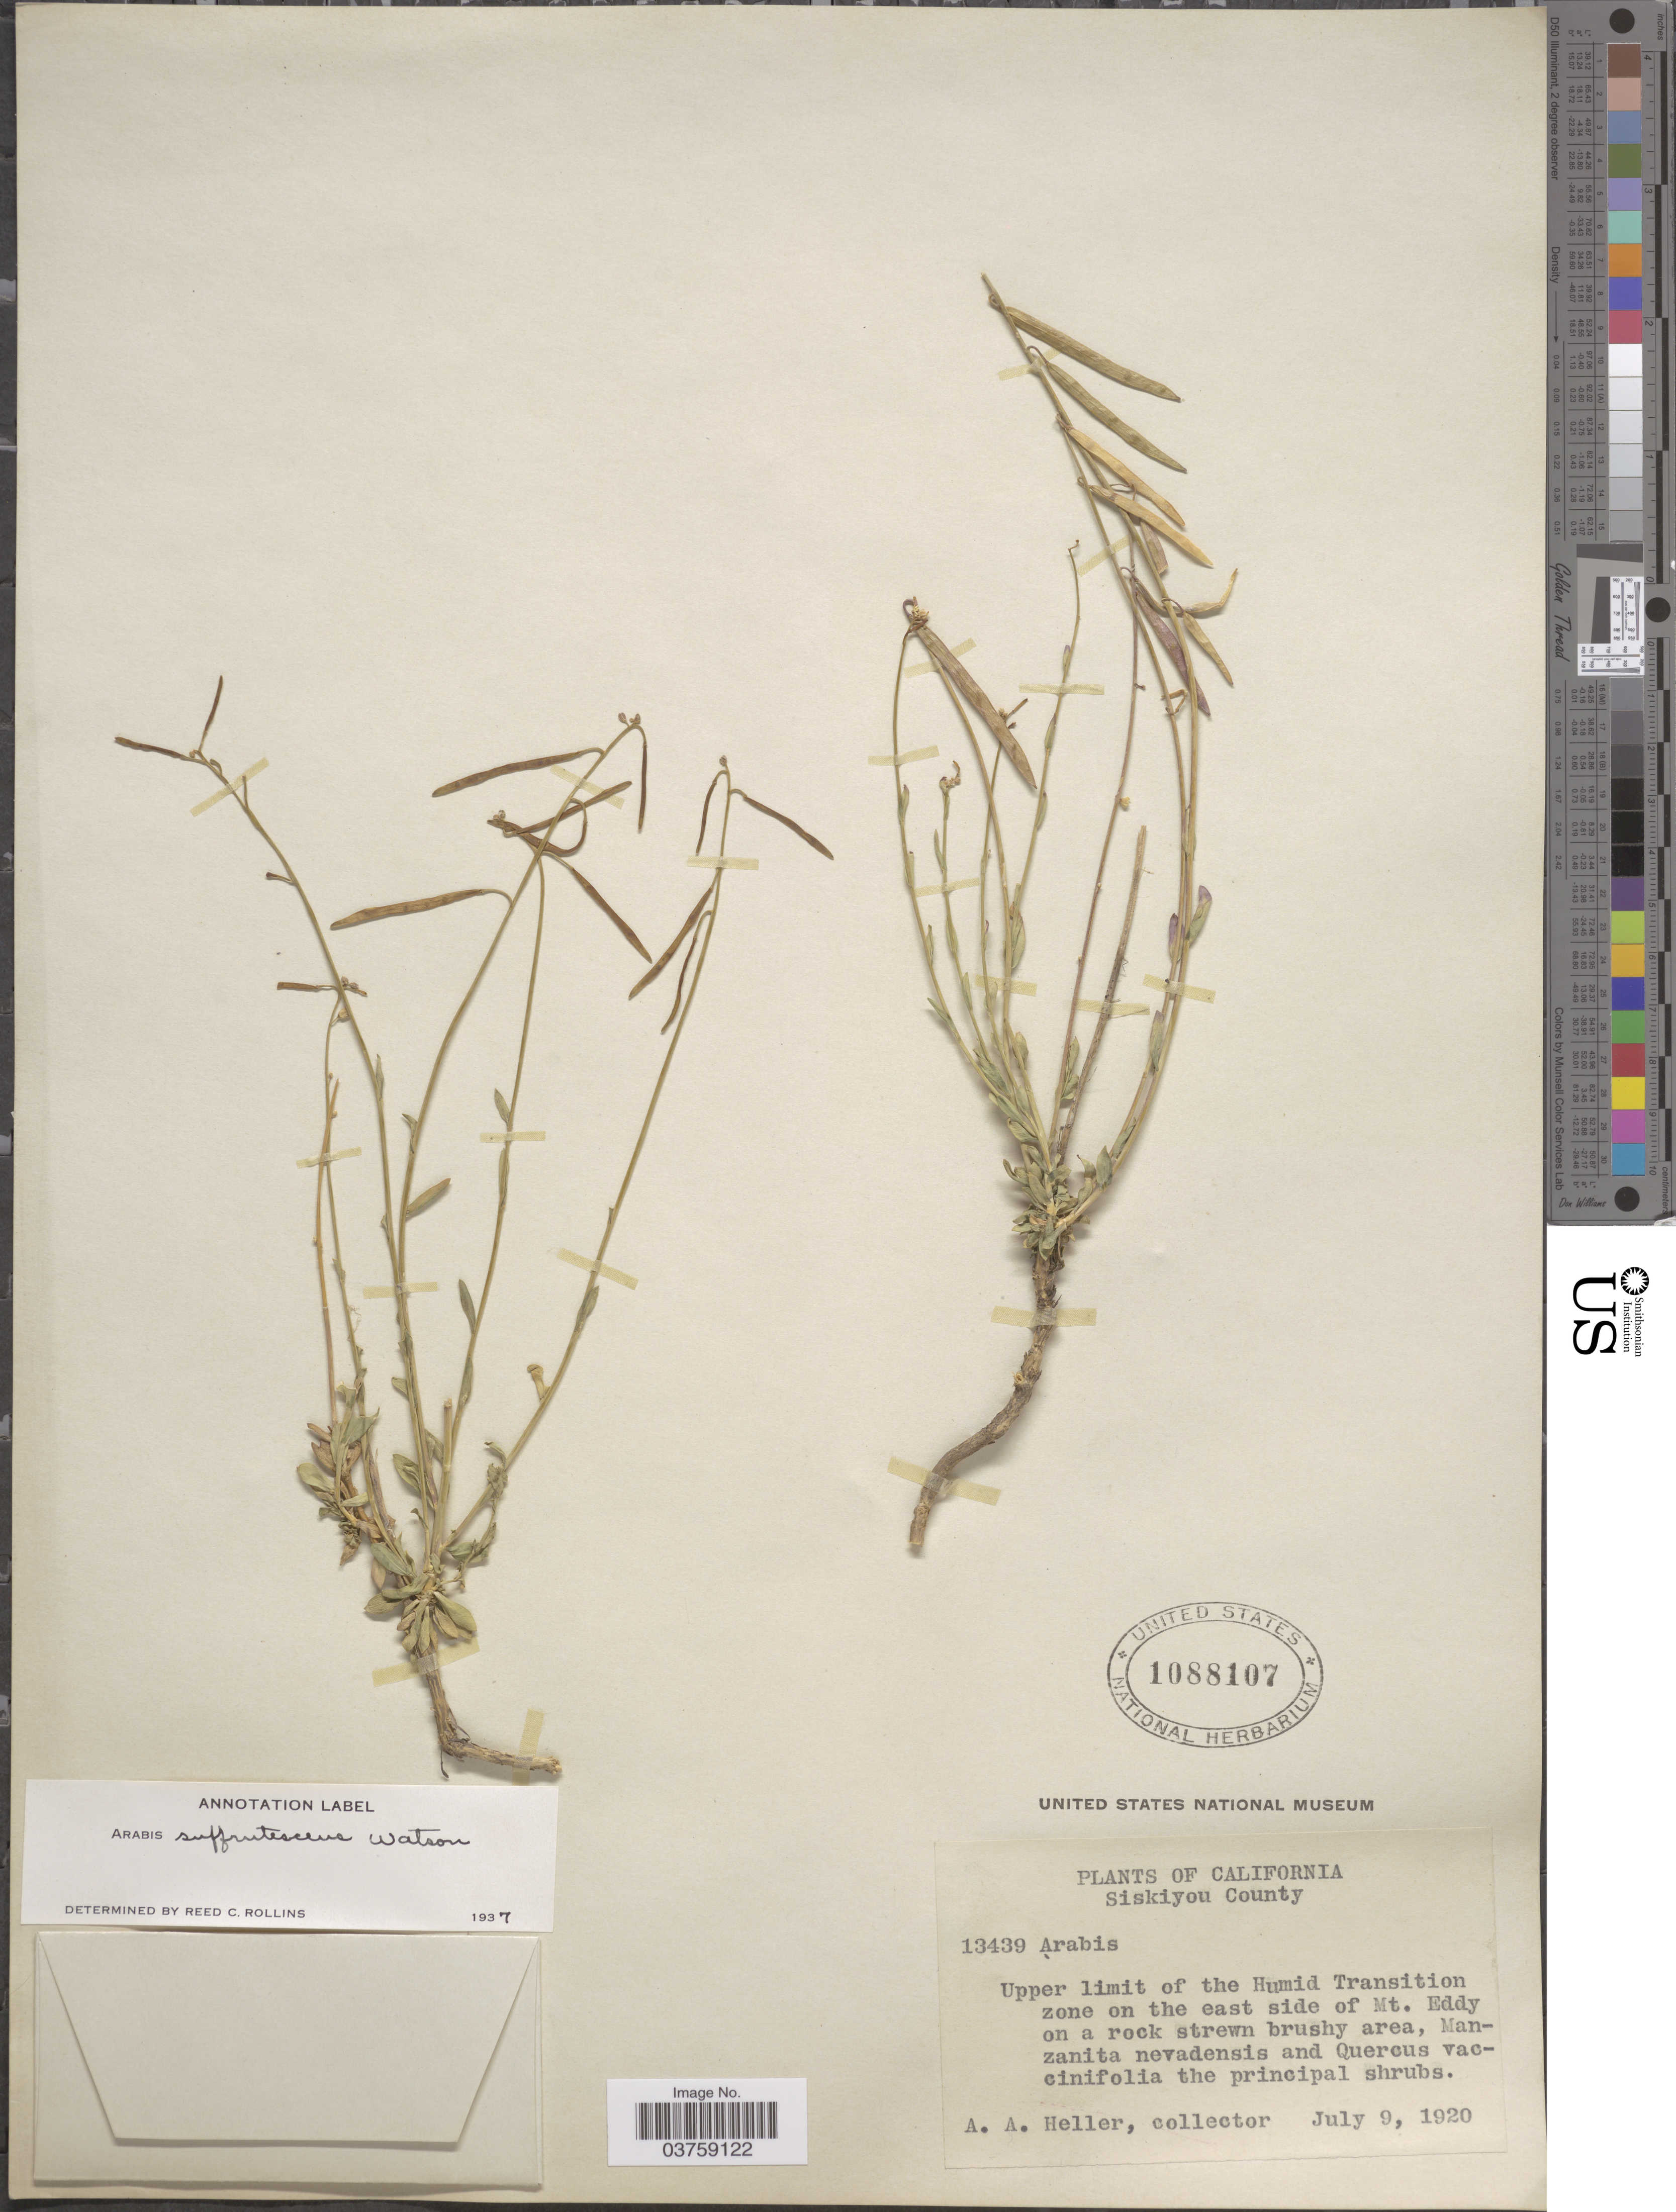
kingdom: Plantae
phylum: Tracheophyta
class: Magnoliopsida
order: Brassicales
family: Brassicaceae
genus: Arabis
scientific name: Arabis suffrutescens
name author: S. Watson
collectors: A. A. Heller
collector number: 13439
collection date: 1920-07-09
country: United States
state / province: California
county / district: Siskiyou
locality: Siskiyou County. Upper limit of the Humid Transition zone on the east side of Mt. Eddy on a rock strewn brushy area.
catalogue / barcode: US 1088107